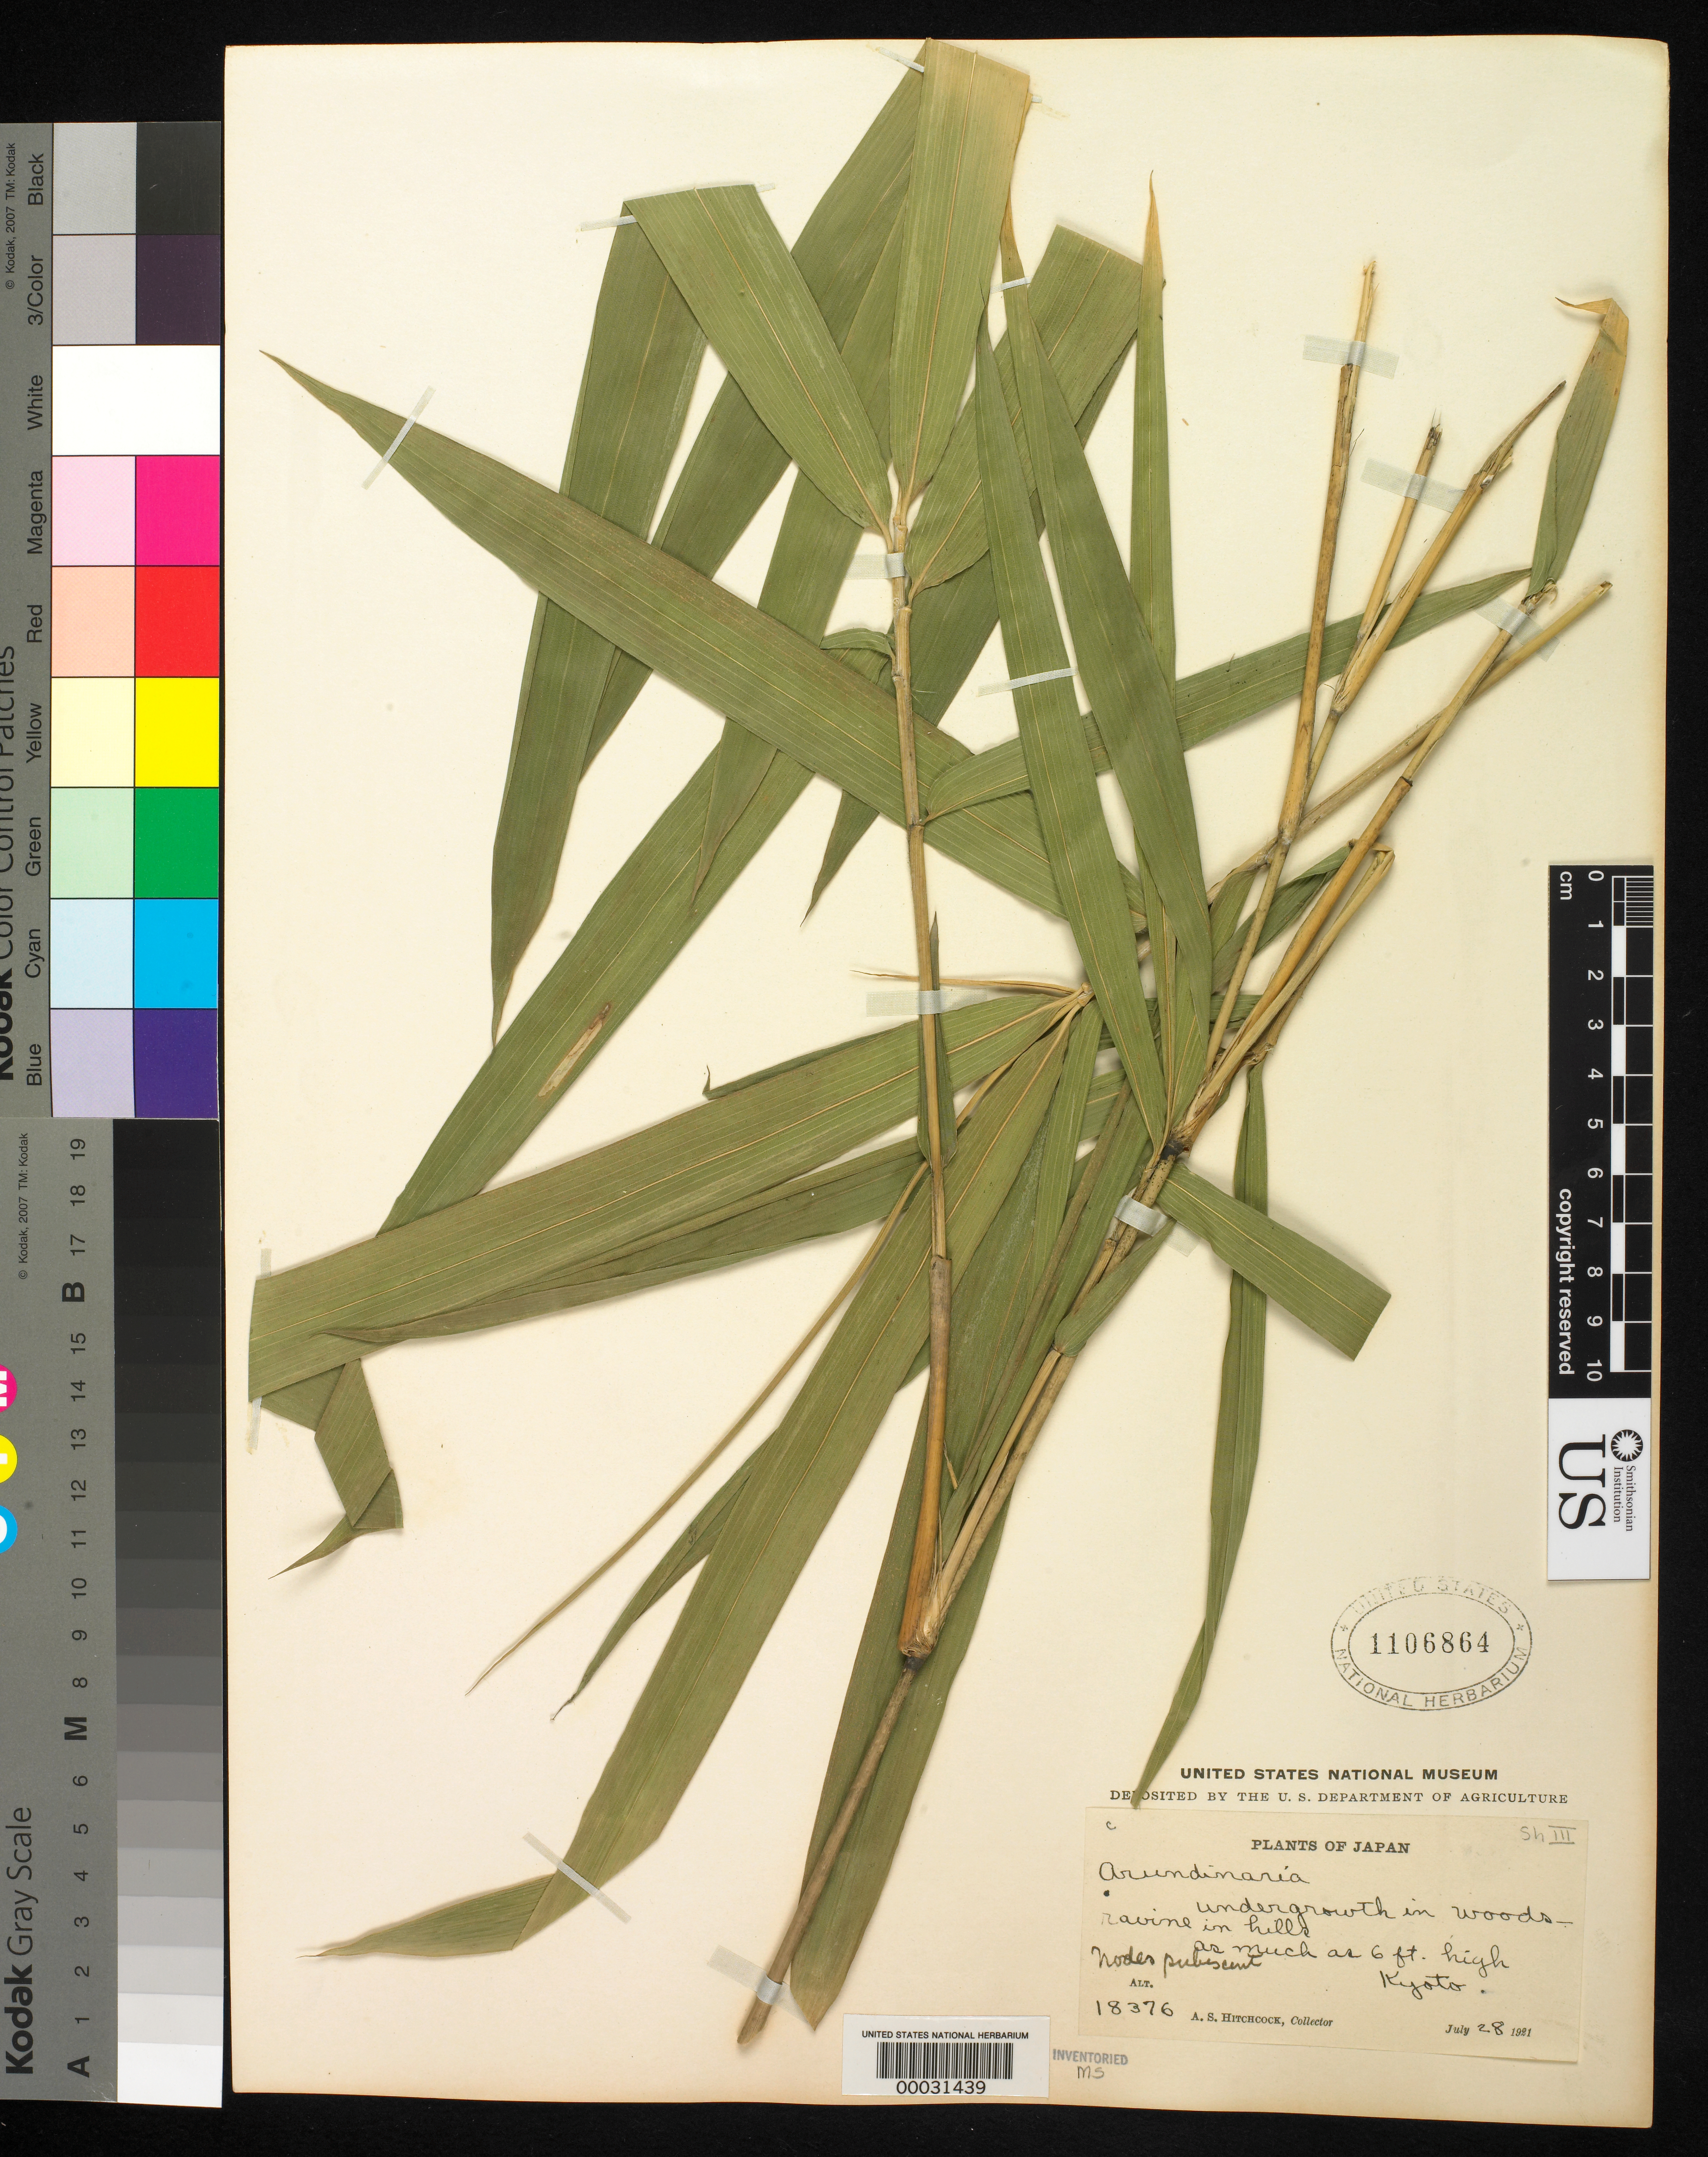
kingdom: Plantae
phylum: Tracheophyta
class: Liliopsida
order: Poales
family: Poaceae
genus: Pleioblastus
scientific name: Pleioblastus fortunei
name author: (Van Houtte) Nakai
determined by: Poaceae Reorganization Project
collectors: A. S. Hitchcock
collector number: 18376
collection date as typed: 28 Jul 1921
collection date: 1921-07-28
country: Japan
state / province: Kyoto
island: Honshu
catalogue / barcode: US 1106864